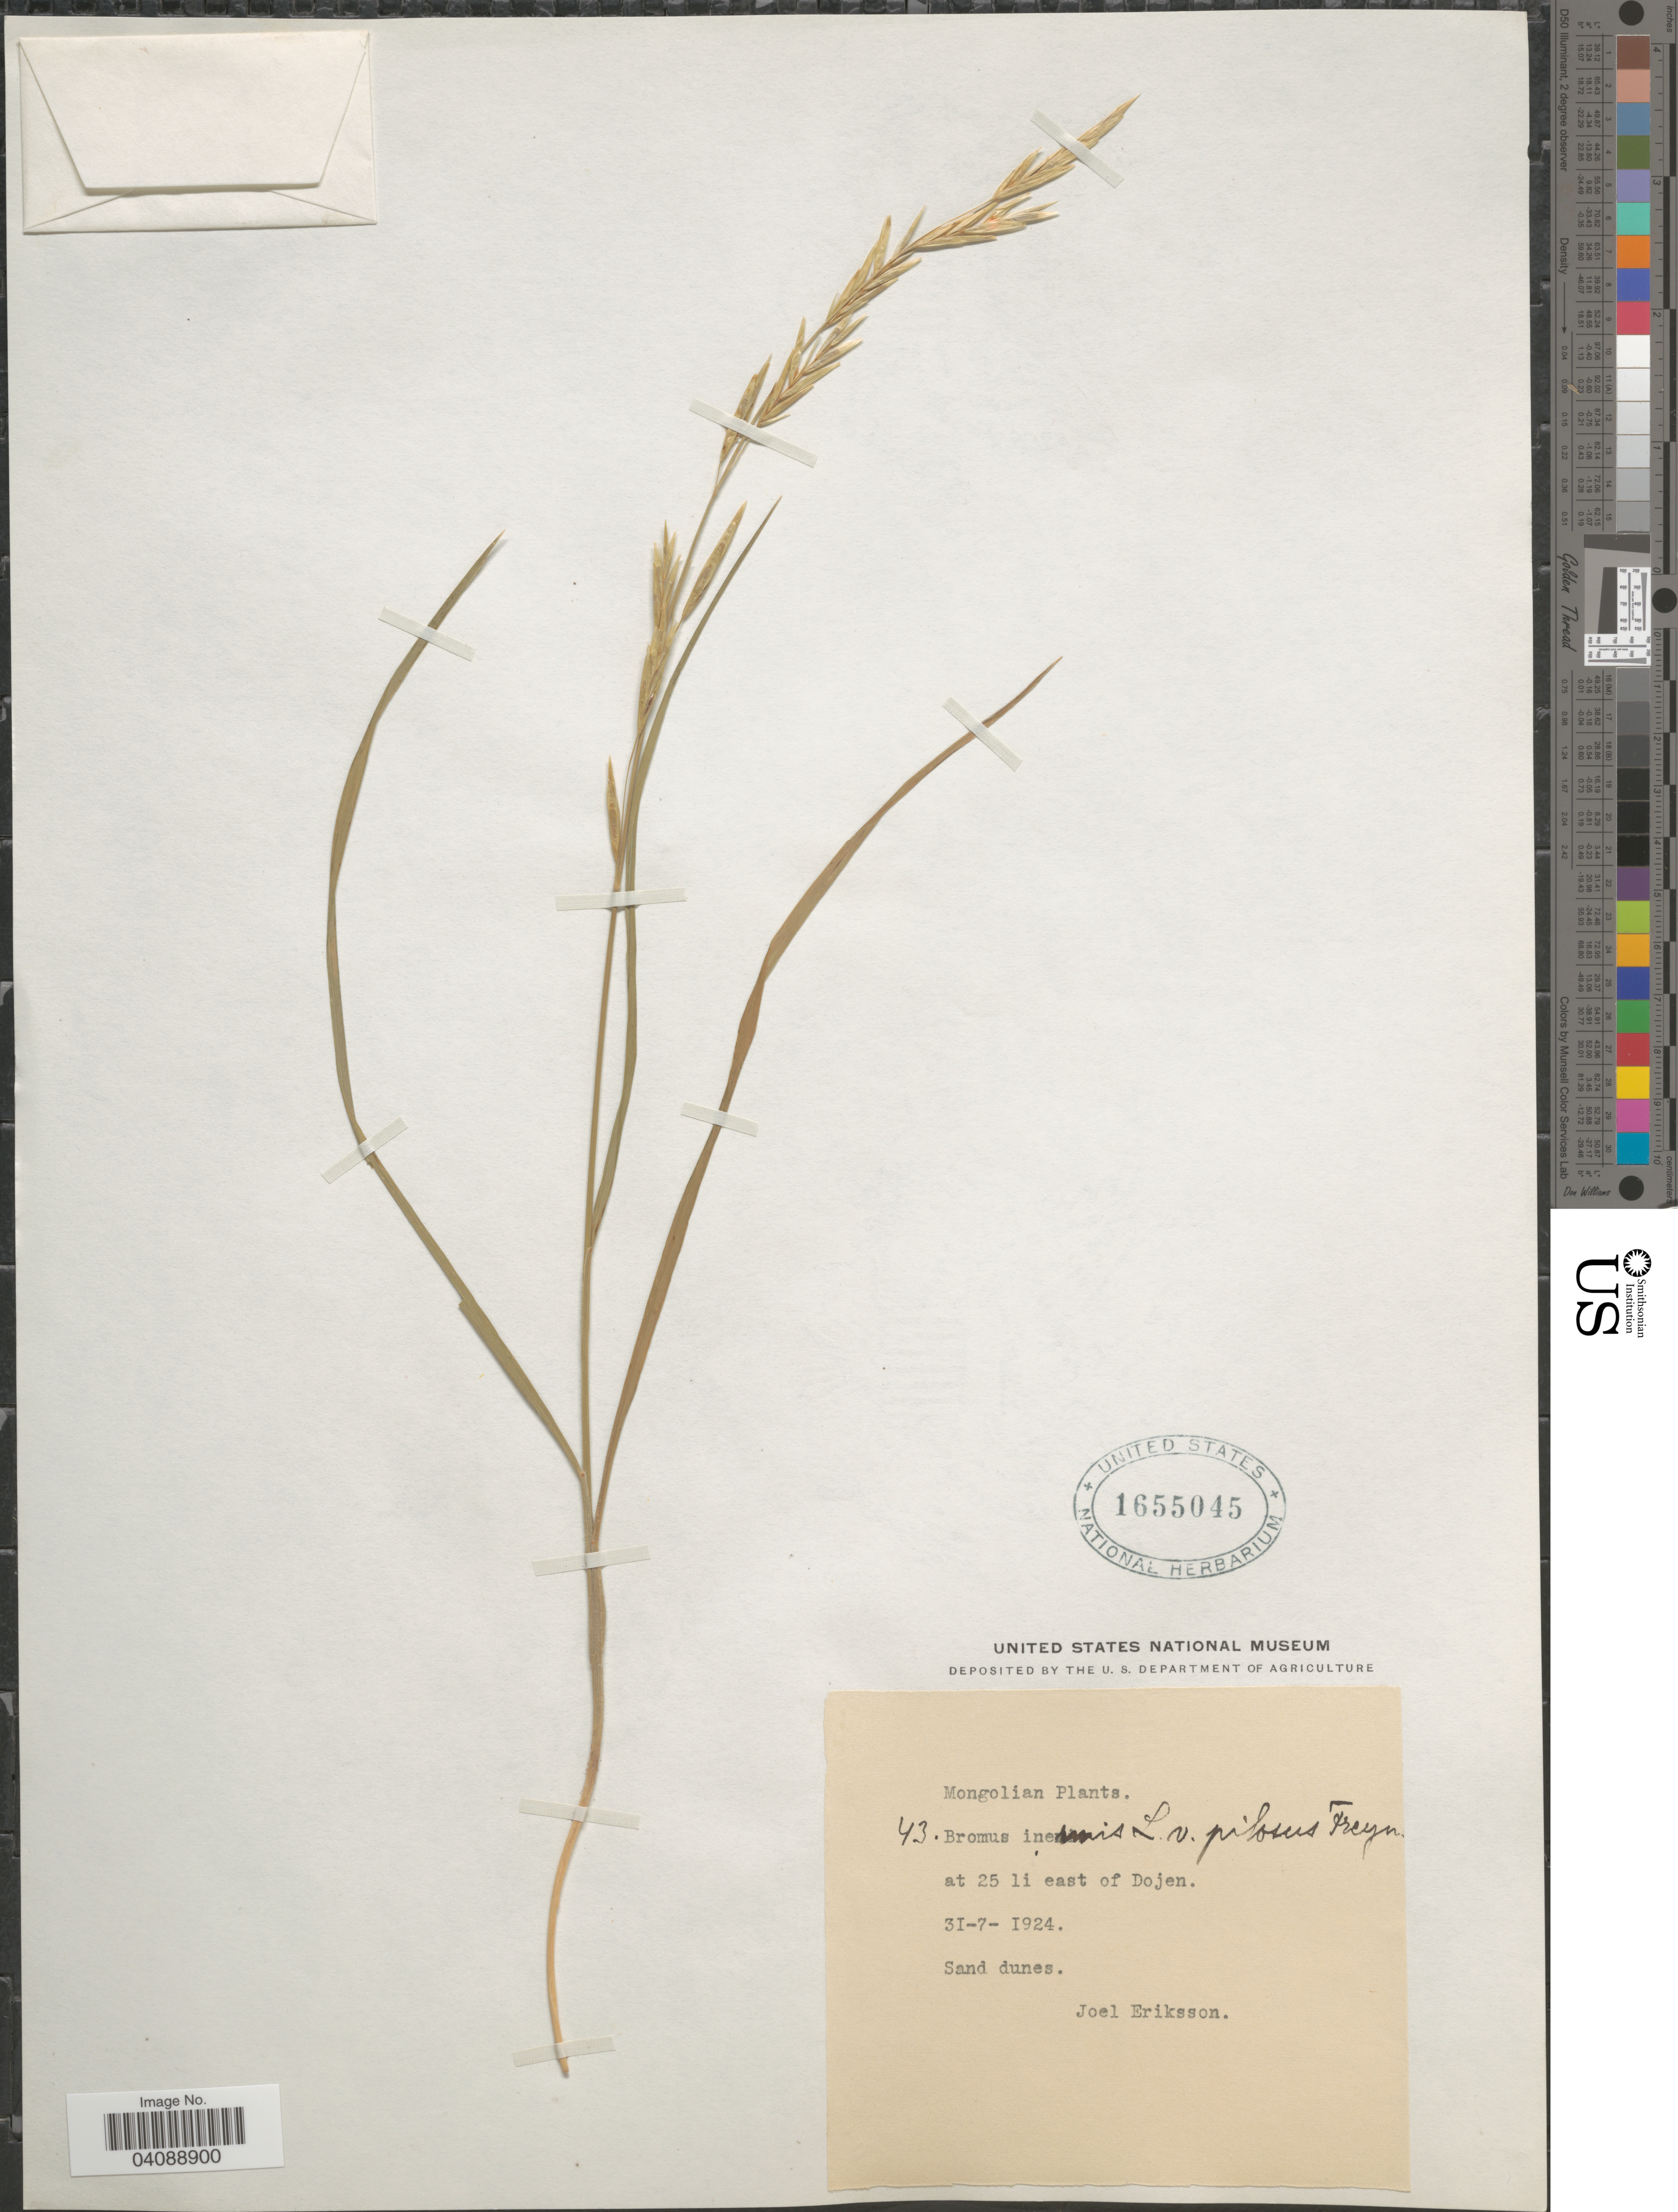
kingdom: Plantae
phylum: Tracheophyta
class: Liliopsida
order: Poales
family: Poaceae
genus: Bromus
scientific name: Bromus inermis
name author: Leyss.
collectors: J. Eriksson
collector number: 43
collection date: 1924-07-31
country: Mongolia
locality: At 25 li east of Dojen.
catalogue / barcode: US 1655045